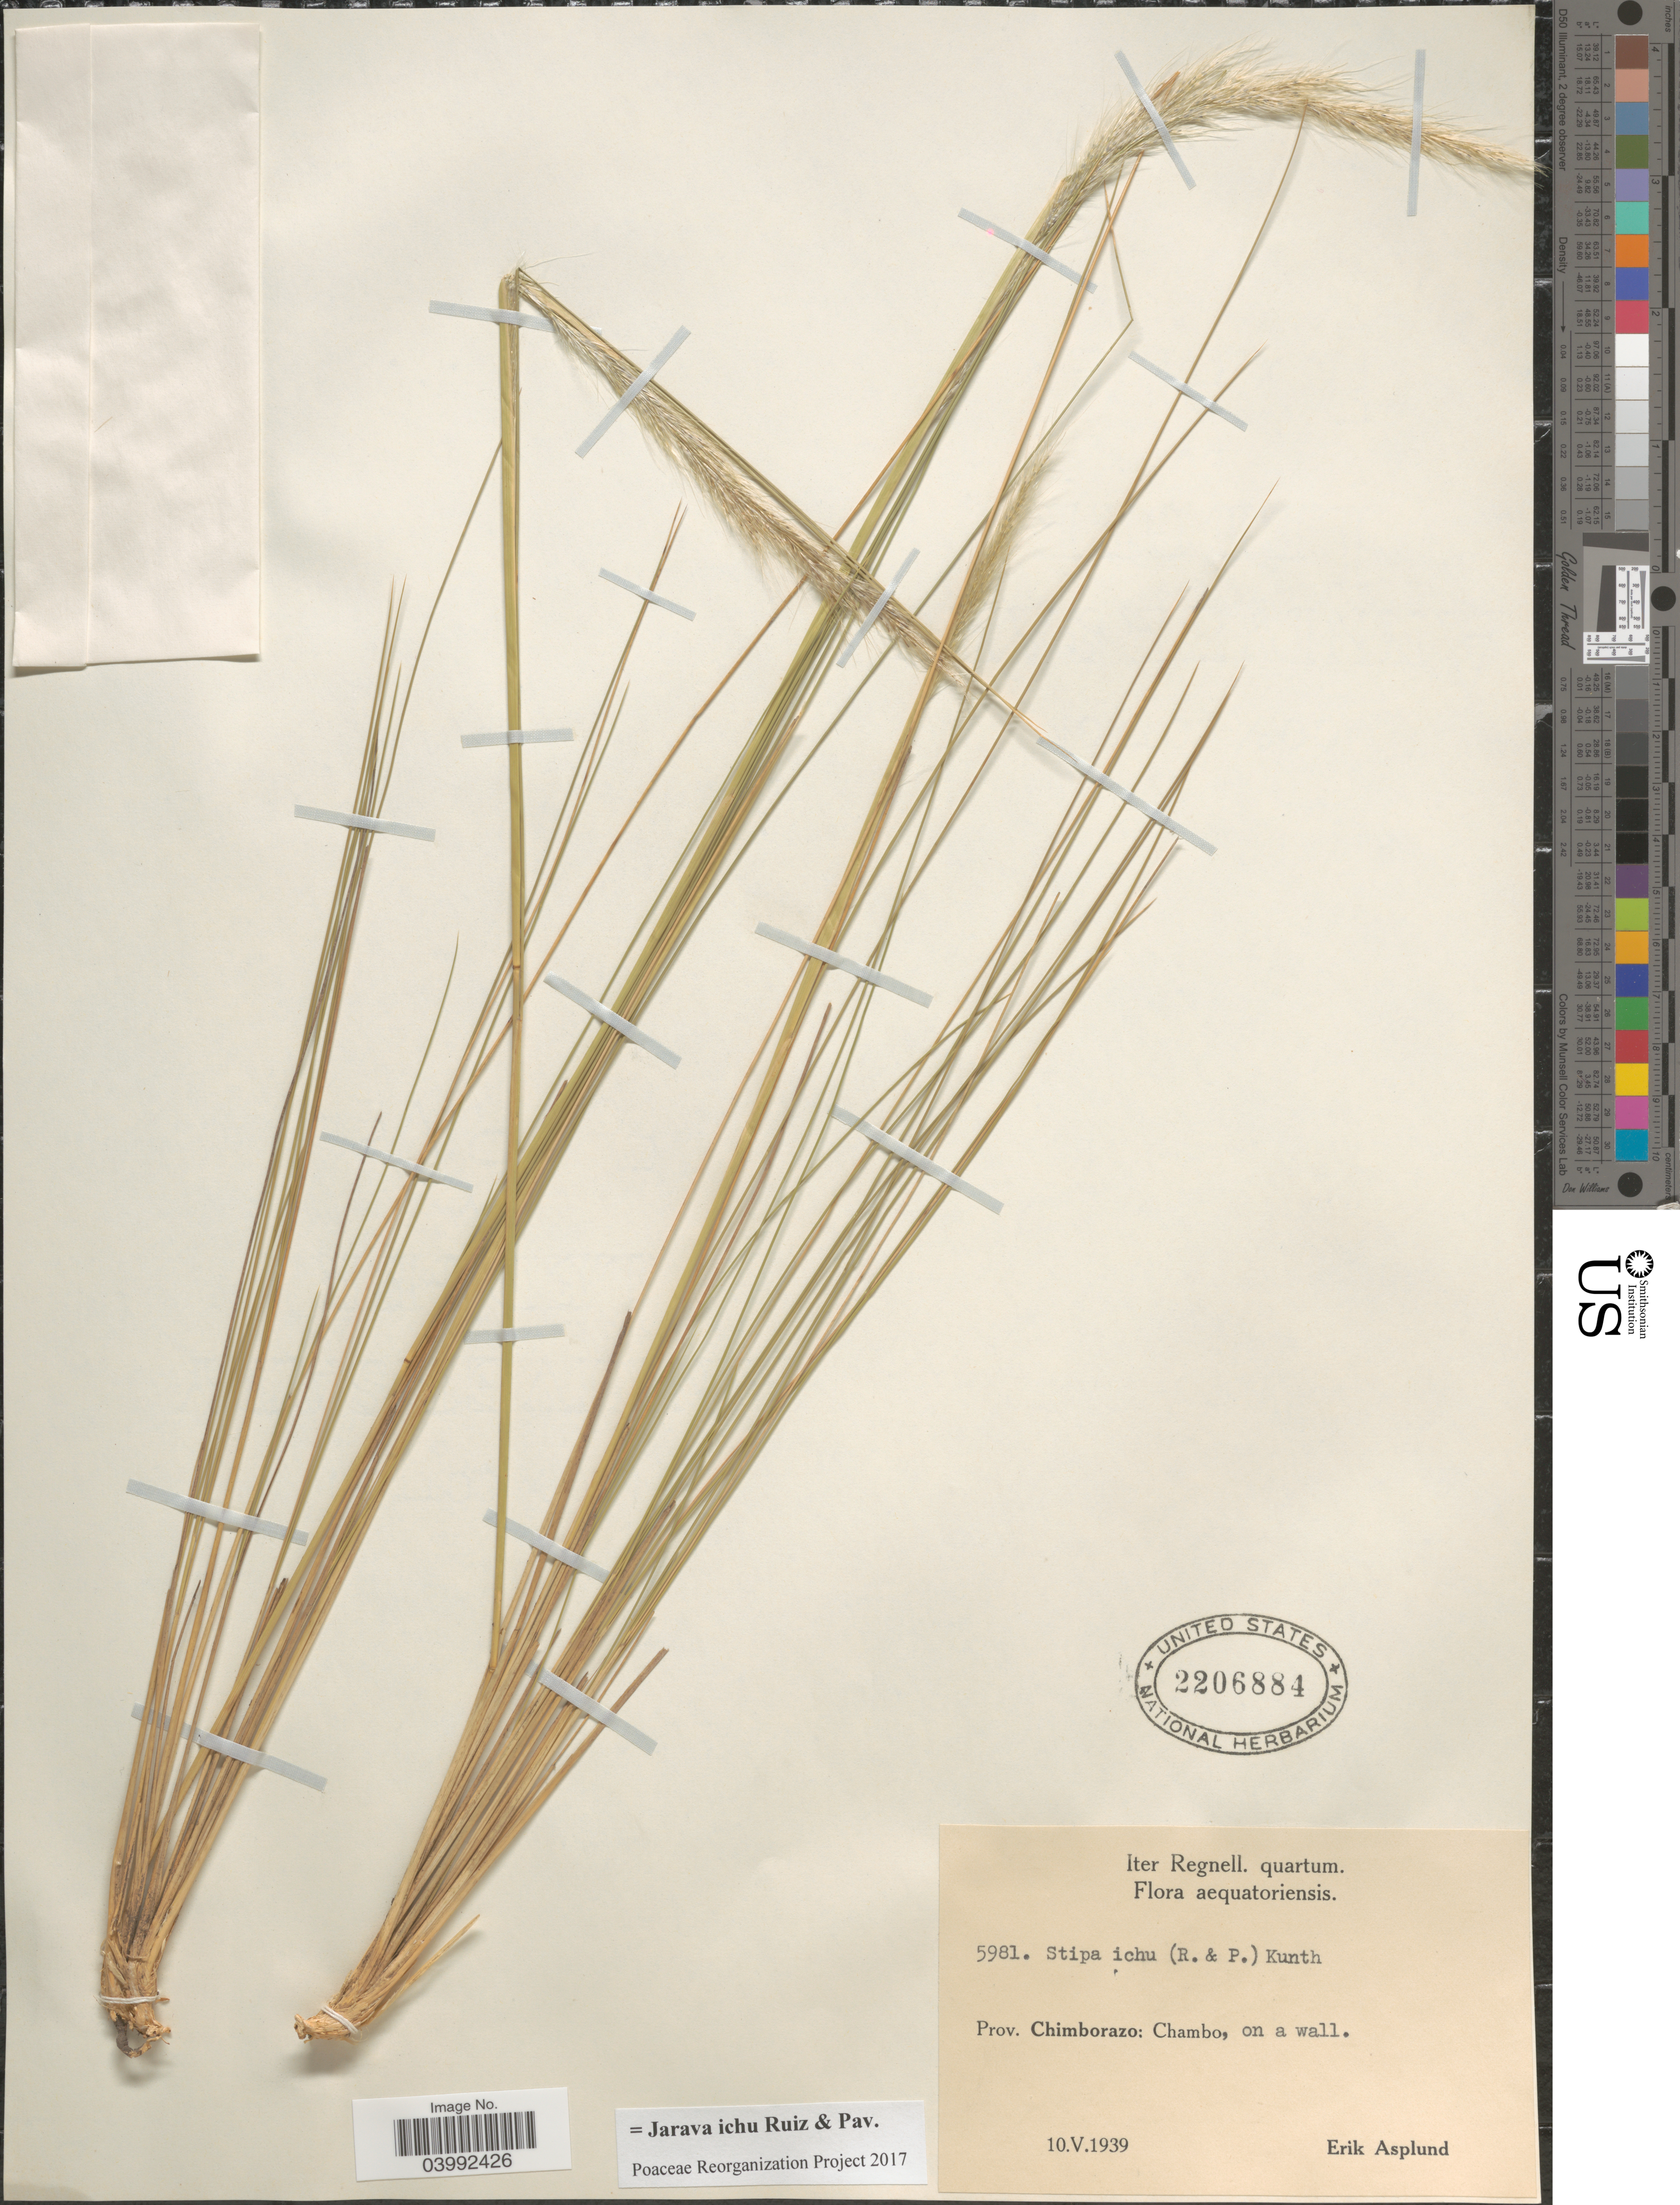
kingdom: Plantae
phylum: Tracheophyta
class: Liliopsida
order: Poales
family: Poaceae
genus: Jarava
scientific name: Jarava ichu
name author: Ruiz & Pav.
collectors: E. Asplund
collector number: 5981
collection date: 1939-05-10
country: Ecuador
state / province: Chimborazo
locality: Chambo, on a wall.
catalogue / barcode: US 2206884